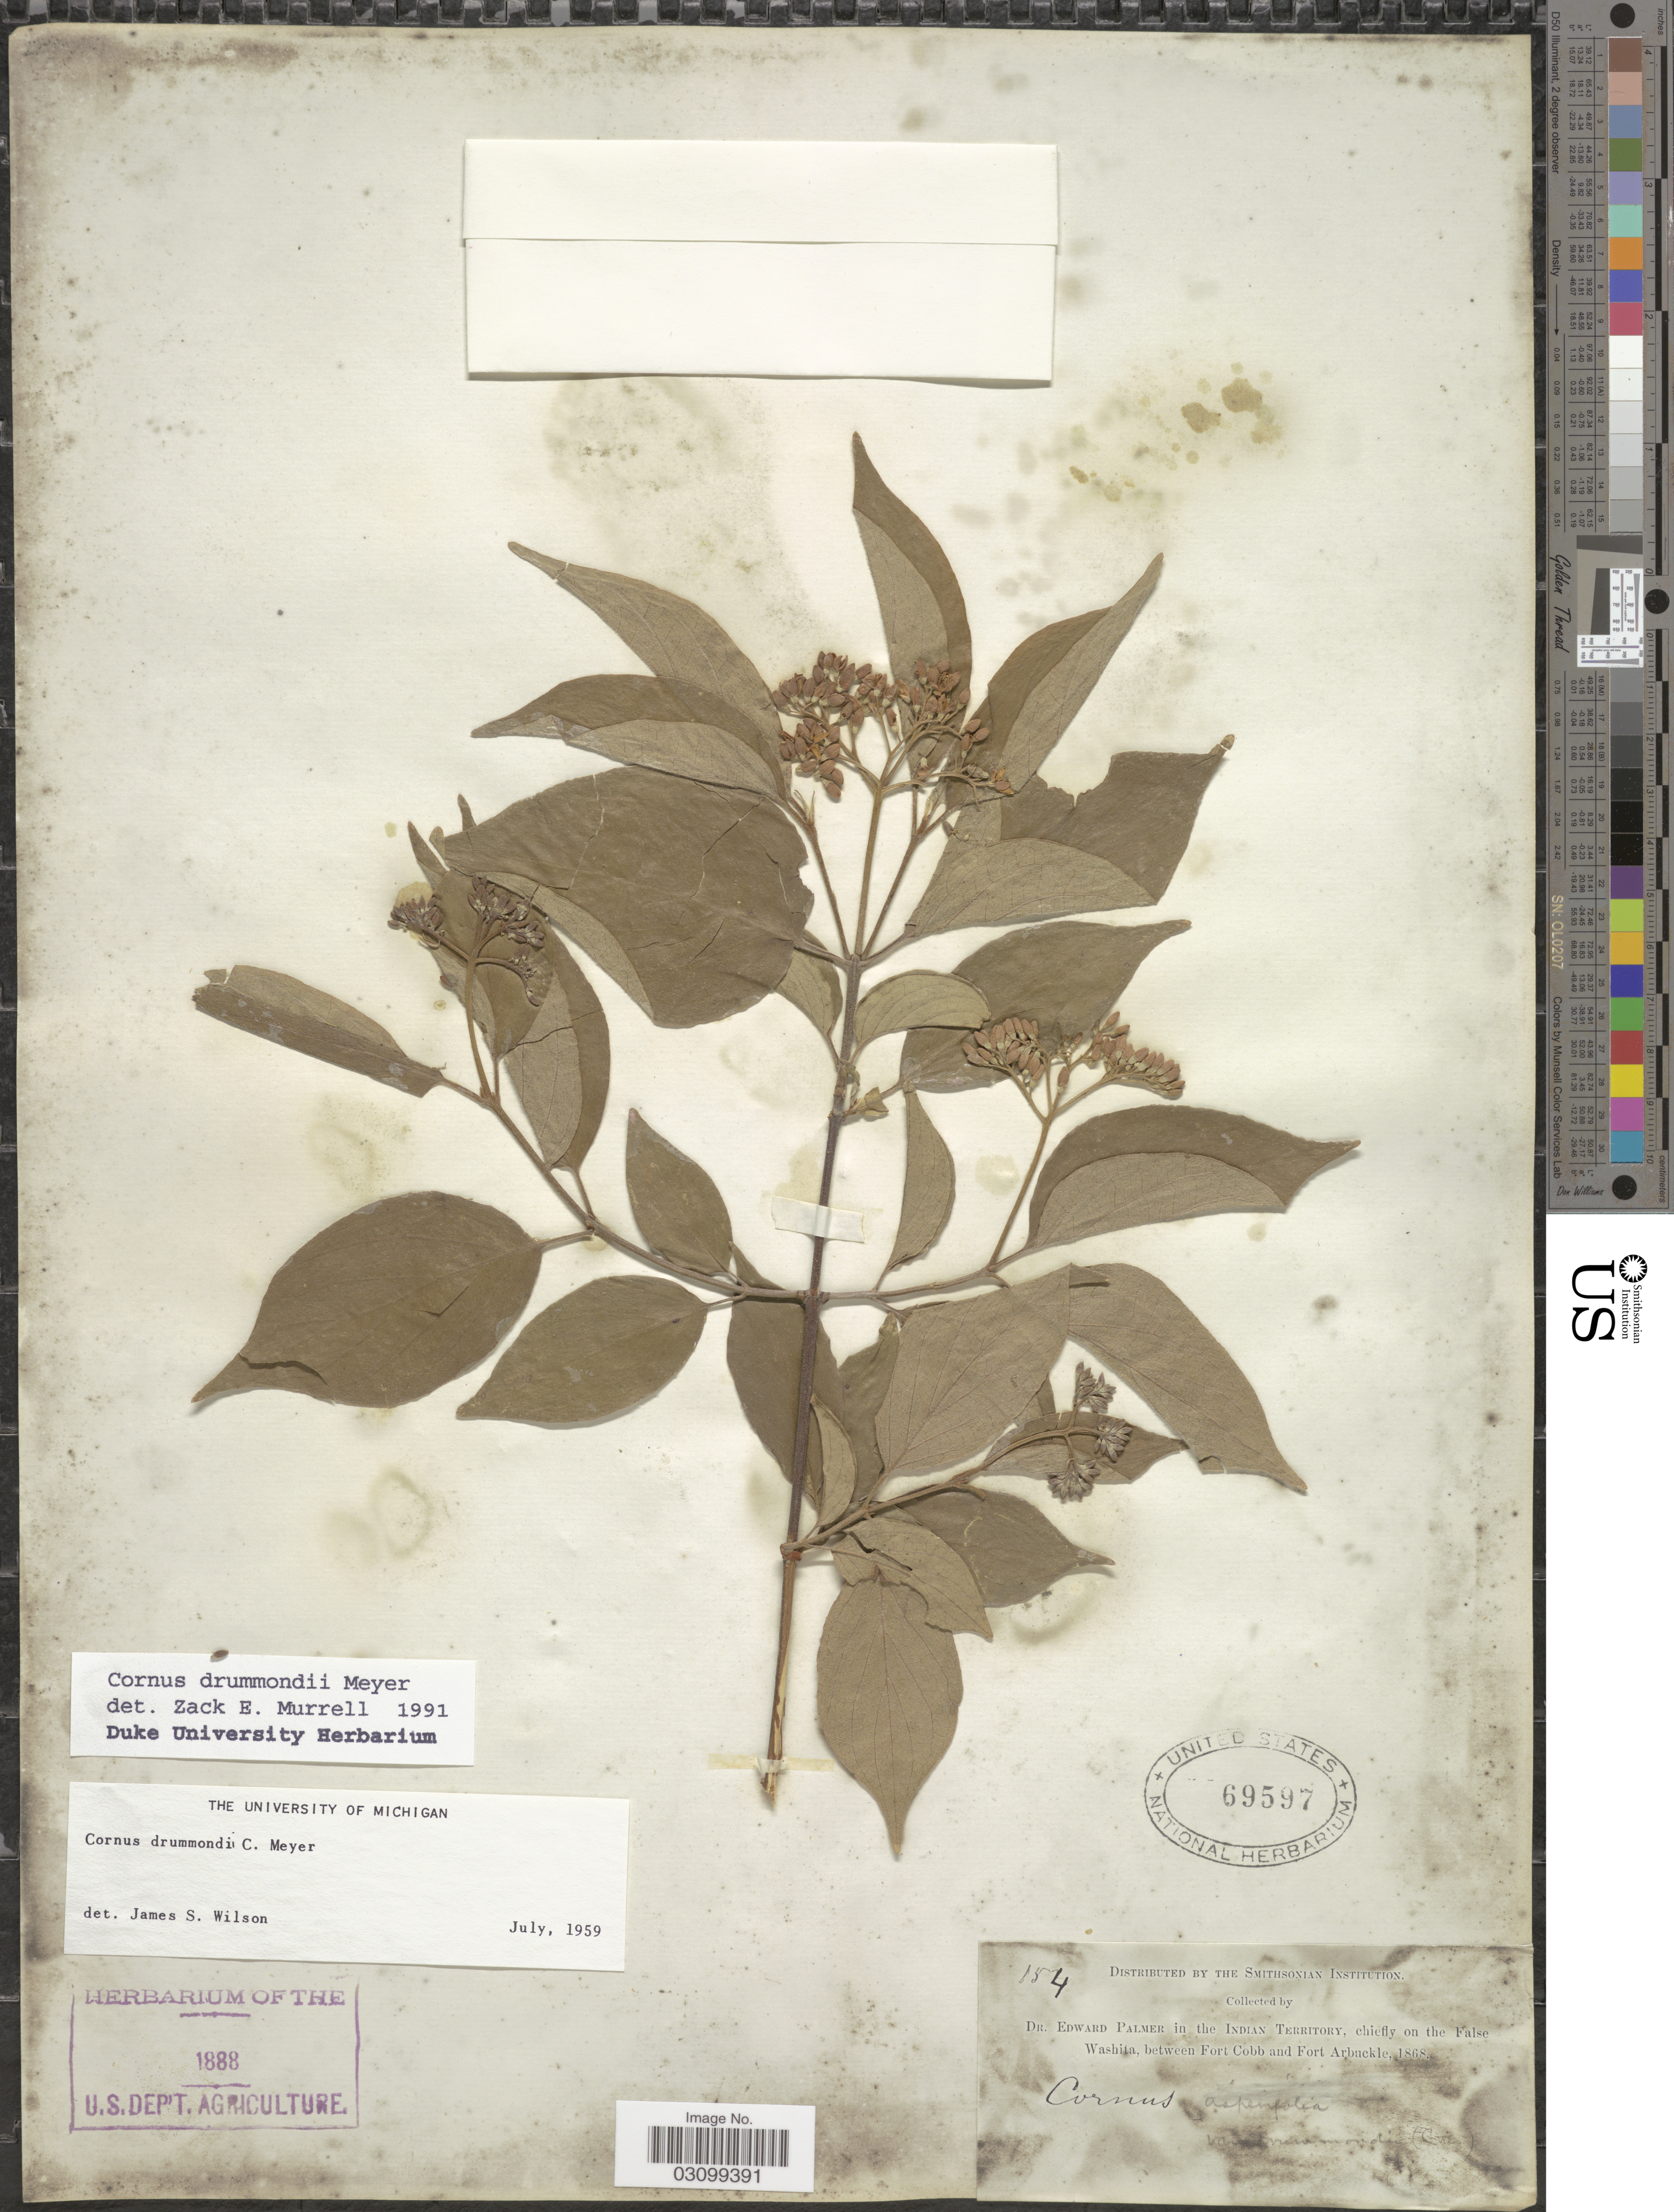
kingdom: Plantae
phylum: Tracheophyta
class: Magnoliopsida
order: Cornales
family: Cornaceae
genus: Cornus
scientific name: Cornus drummondii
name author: C.A. Mey.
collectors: E. Palmer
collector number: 654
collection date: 1868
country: United States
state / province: Oklahoma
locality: In the Indian Territory, chiefly on the False Washita, between Fort Cobb and Fort Arbuckle.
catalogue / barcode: US 69597